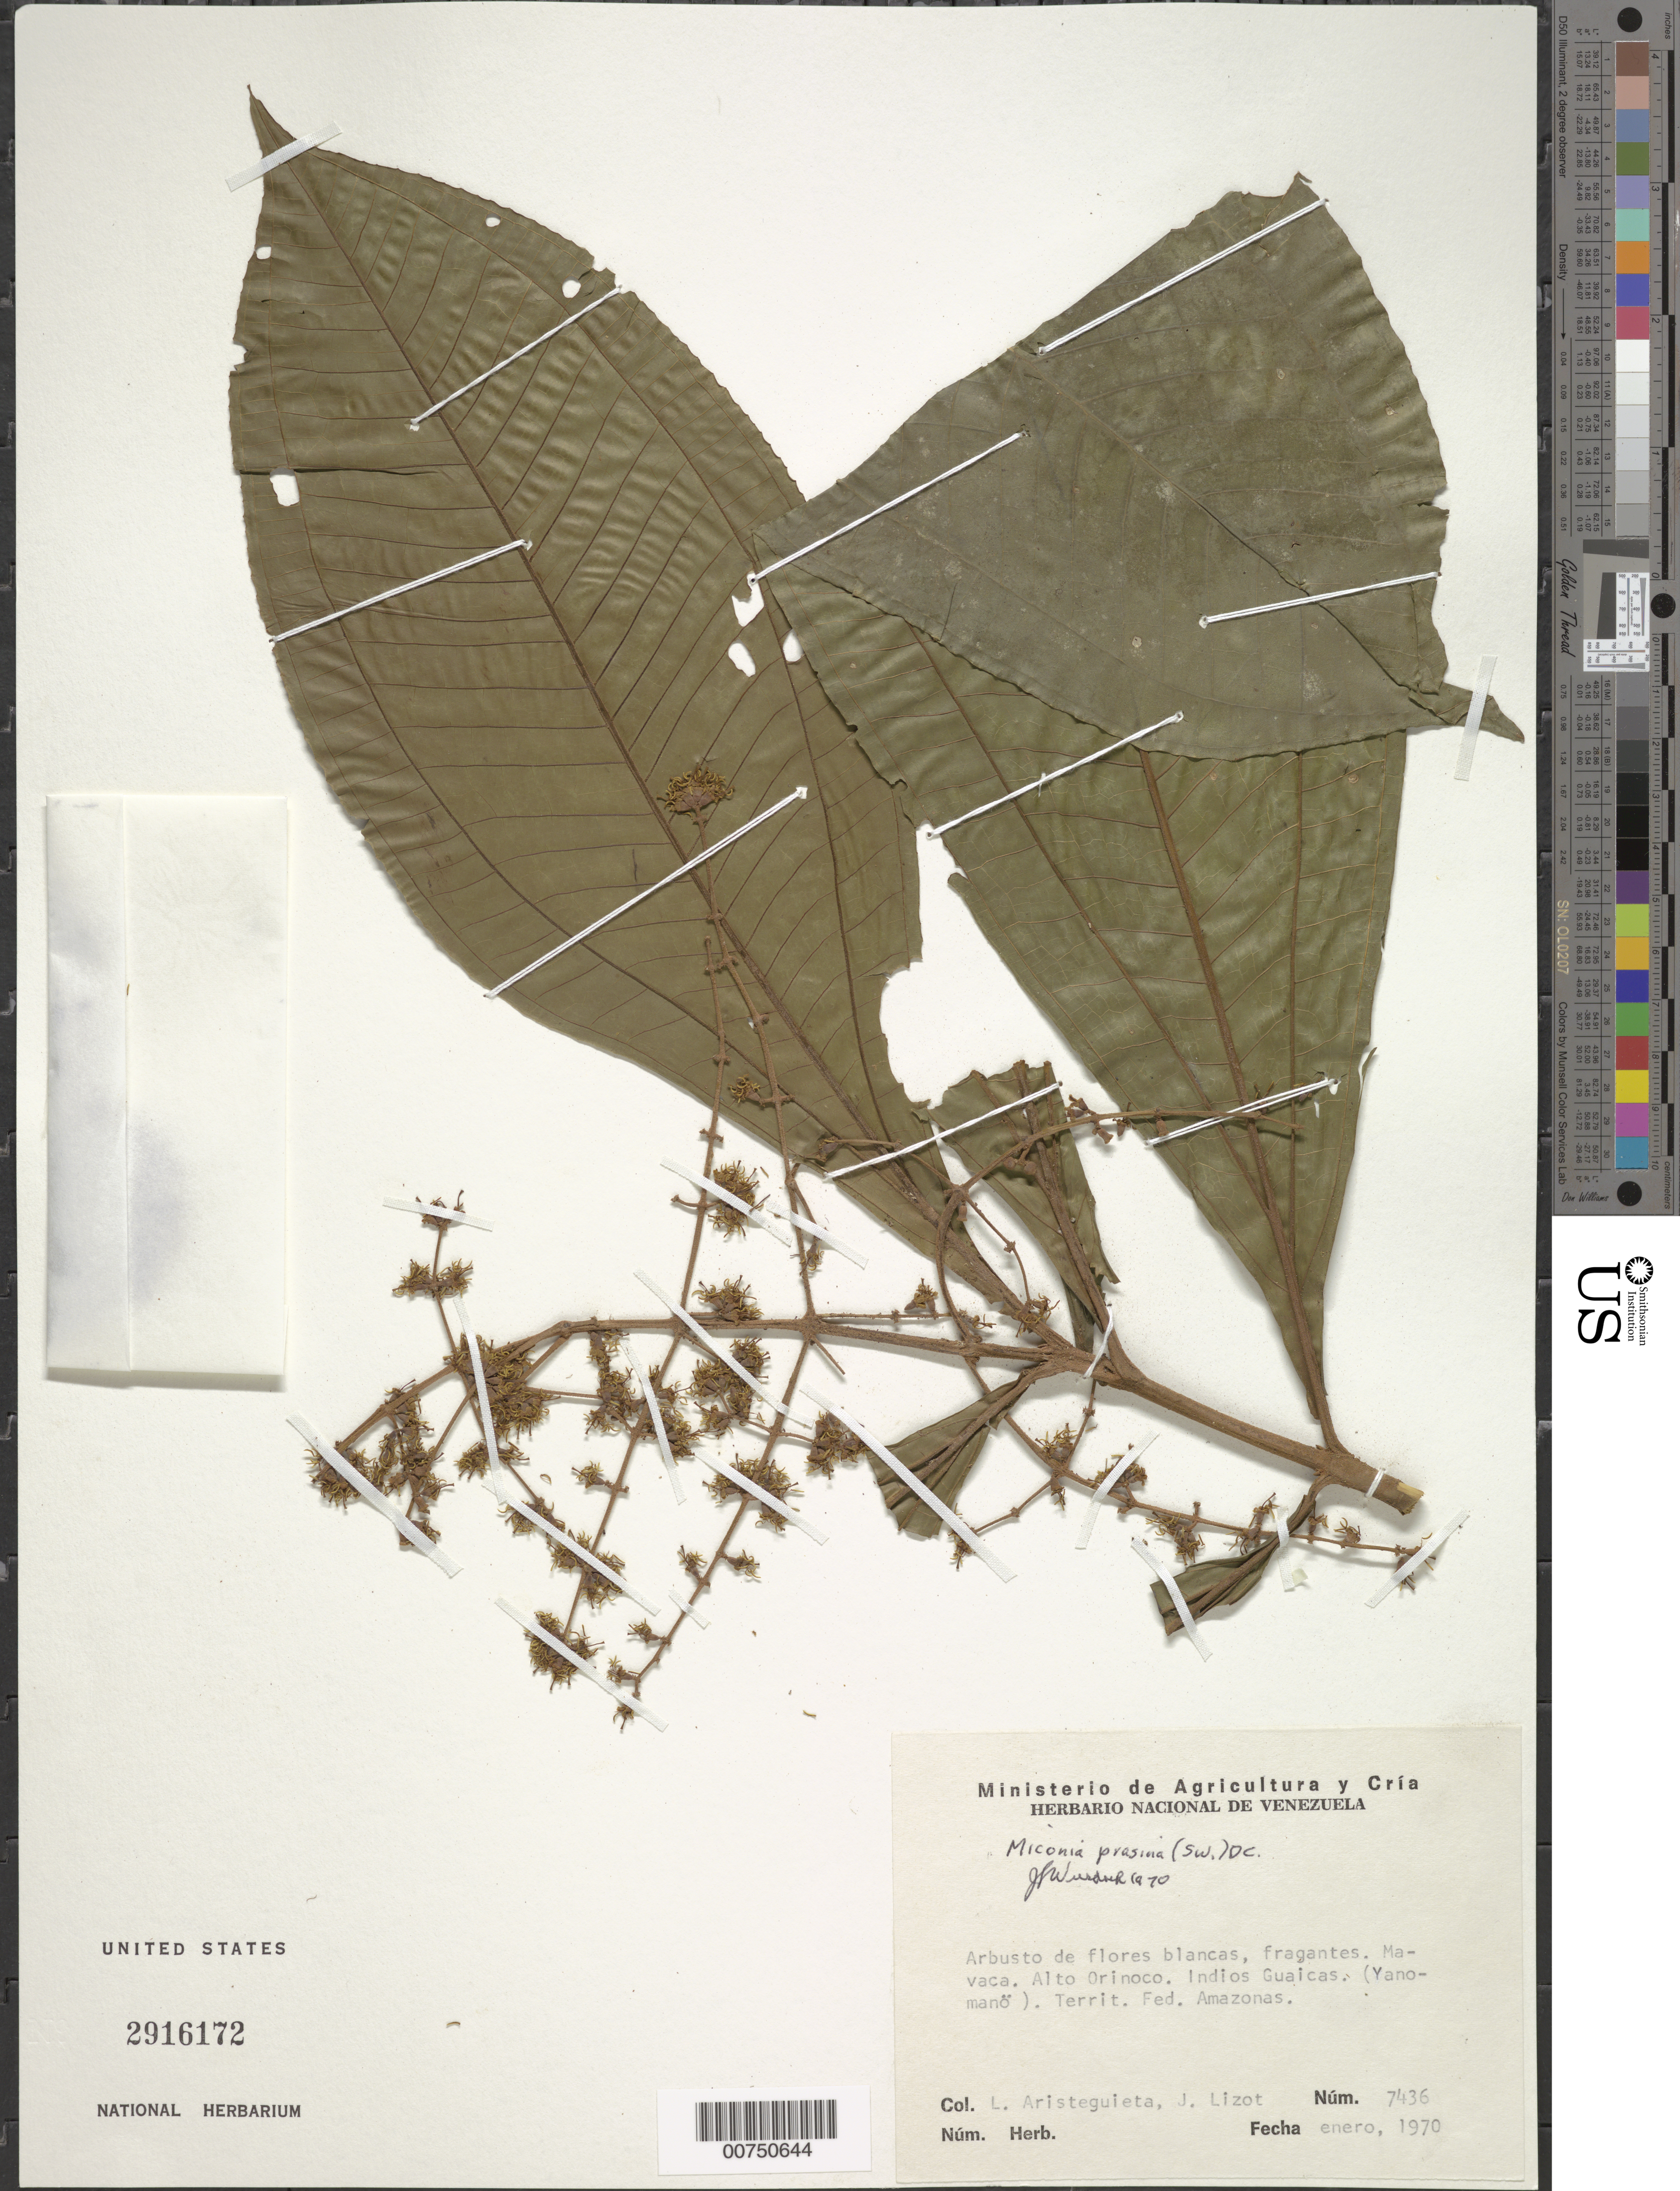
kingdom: Plantae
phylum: Tracheophyta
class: Magnoliopsida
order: Myrtales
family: Melastomataceae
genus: Miconia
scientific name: Miconia prasina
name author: (Sw.) DC.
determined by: Wurdack, John J., (US), US (UNITED STATES)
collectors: L. Aristeguieta & J. Lizot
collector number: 7436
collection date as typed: Jan-70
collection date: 1970-01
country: Venezuela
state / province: Amazonas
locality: Mavaca, Alto Orinoco, Indios Guaicas (Yanomanö)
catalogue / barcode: US 2916172